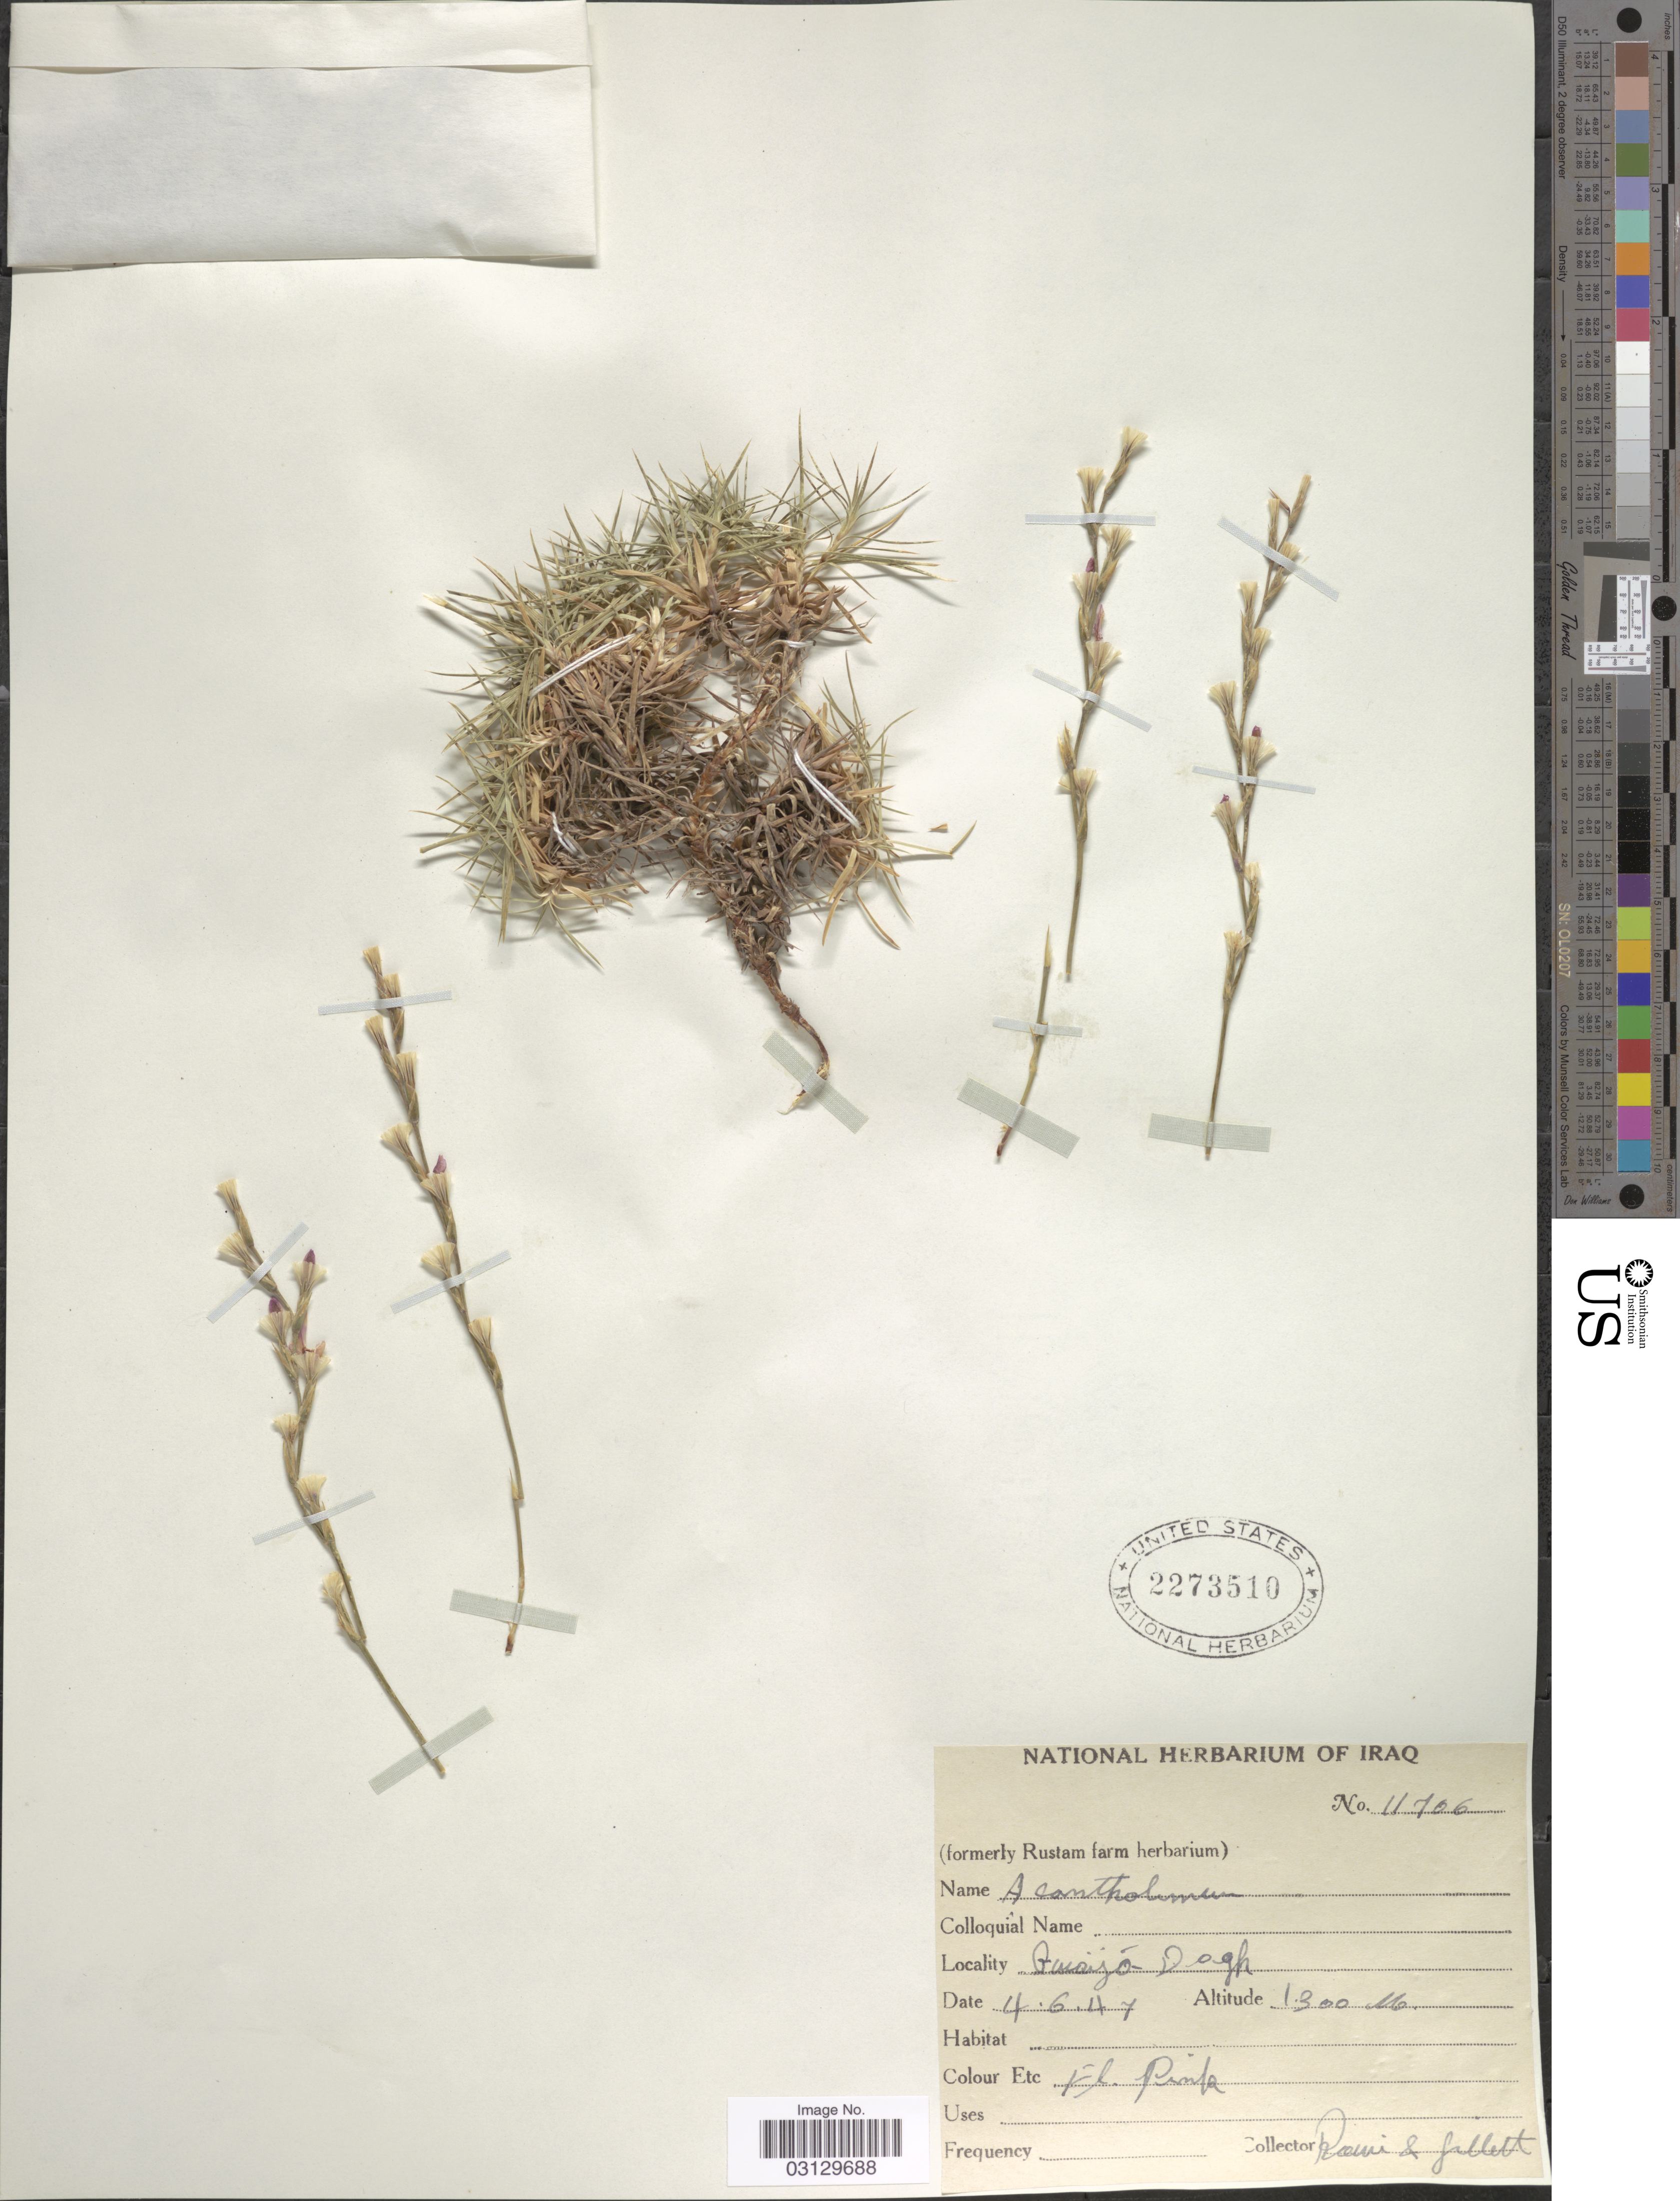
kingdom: Plantae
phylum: Tracheophyta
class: Magnoliopsida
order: Caryophyllales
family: Plumbaginaceae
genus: Acantholimon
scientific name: Acantholimon sp.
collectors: -. Rawi & Gillett, --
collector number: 11706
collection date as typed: Transcribed d/m/y: 4/6/47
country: Iraq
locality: Guiaijá Dagh. [interpreted]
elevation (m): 1300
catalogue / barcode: US 2273510